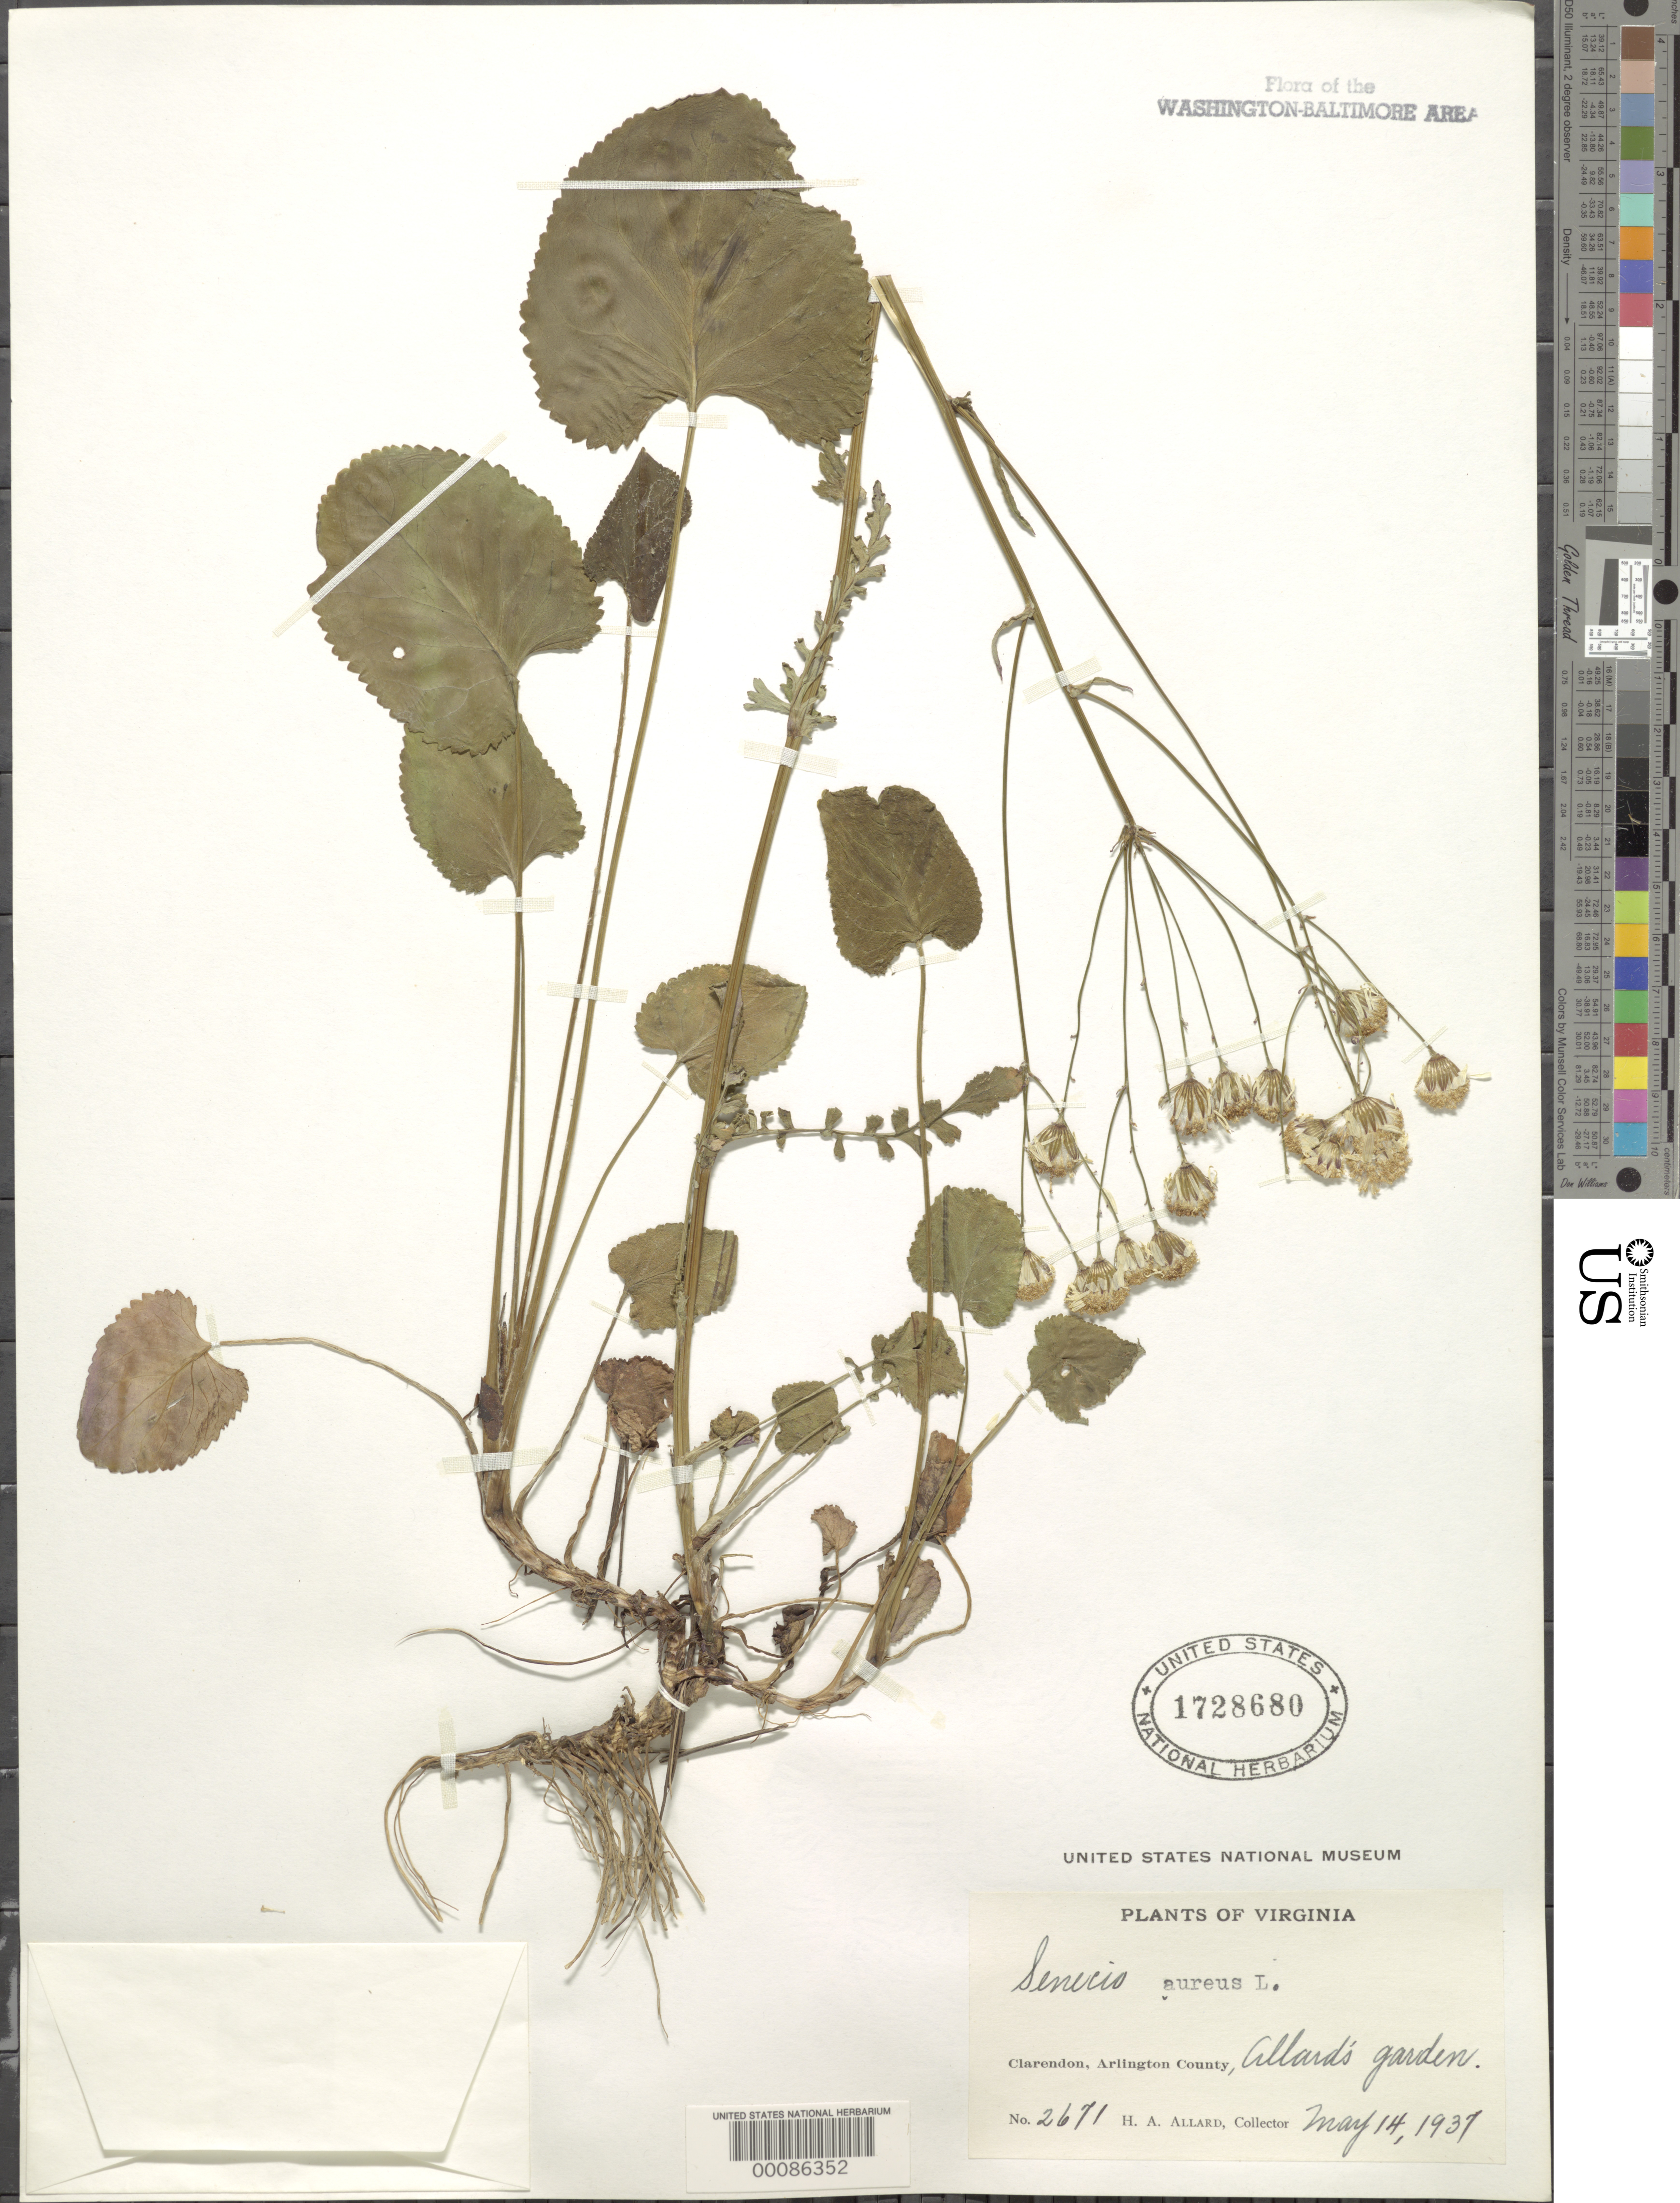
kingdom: Plantae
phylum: Tracheophyta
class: Magnoliopsida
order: Asterales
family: Asteraceae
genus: Packera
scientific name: Packera aurea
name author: (L.) Á. Löve & D. Löve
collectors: H. A. Allard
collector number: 2671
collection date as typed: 14 May 1937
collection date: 1937-05-14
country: United States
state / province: Virginia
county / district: Arlington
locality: Clarendon Allards garden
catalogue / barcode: US 1728680